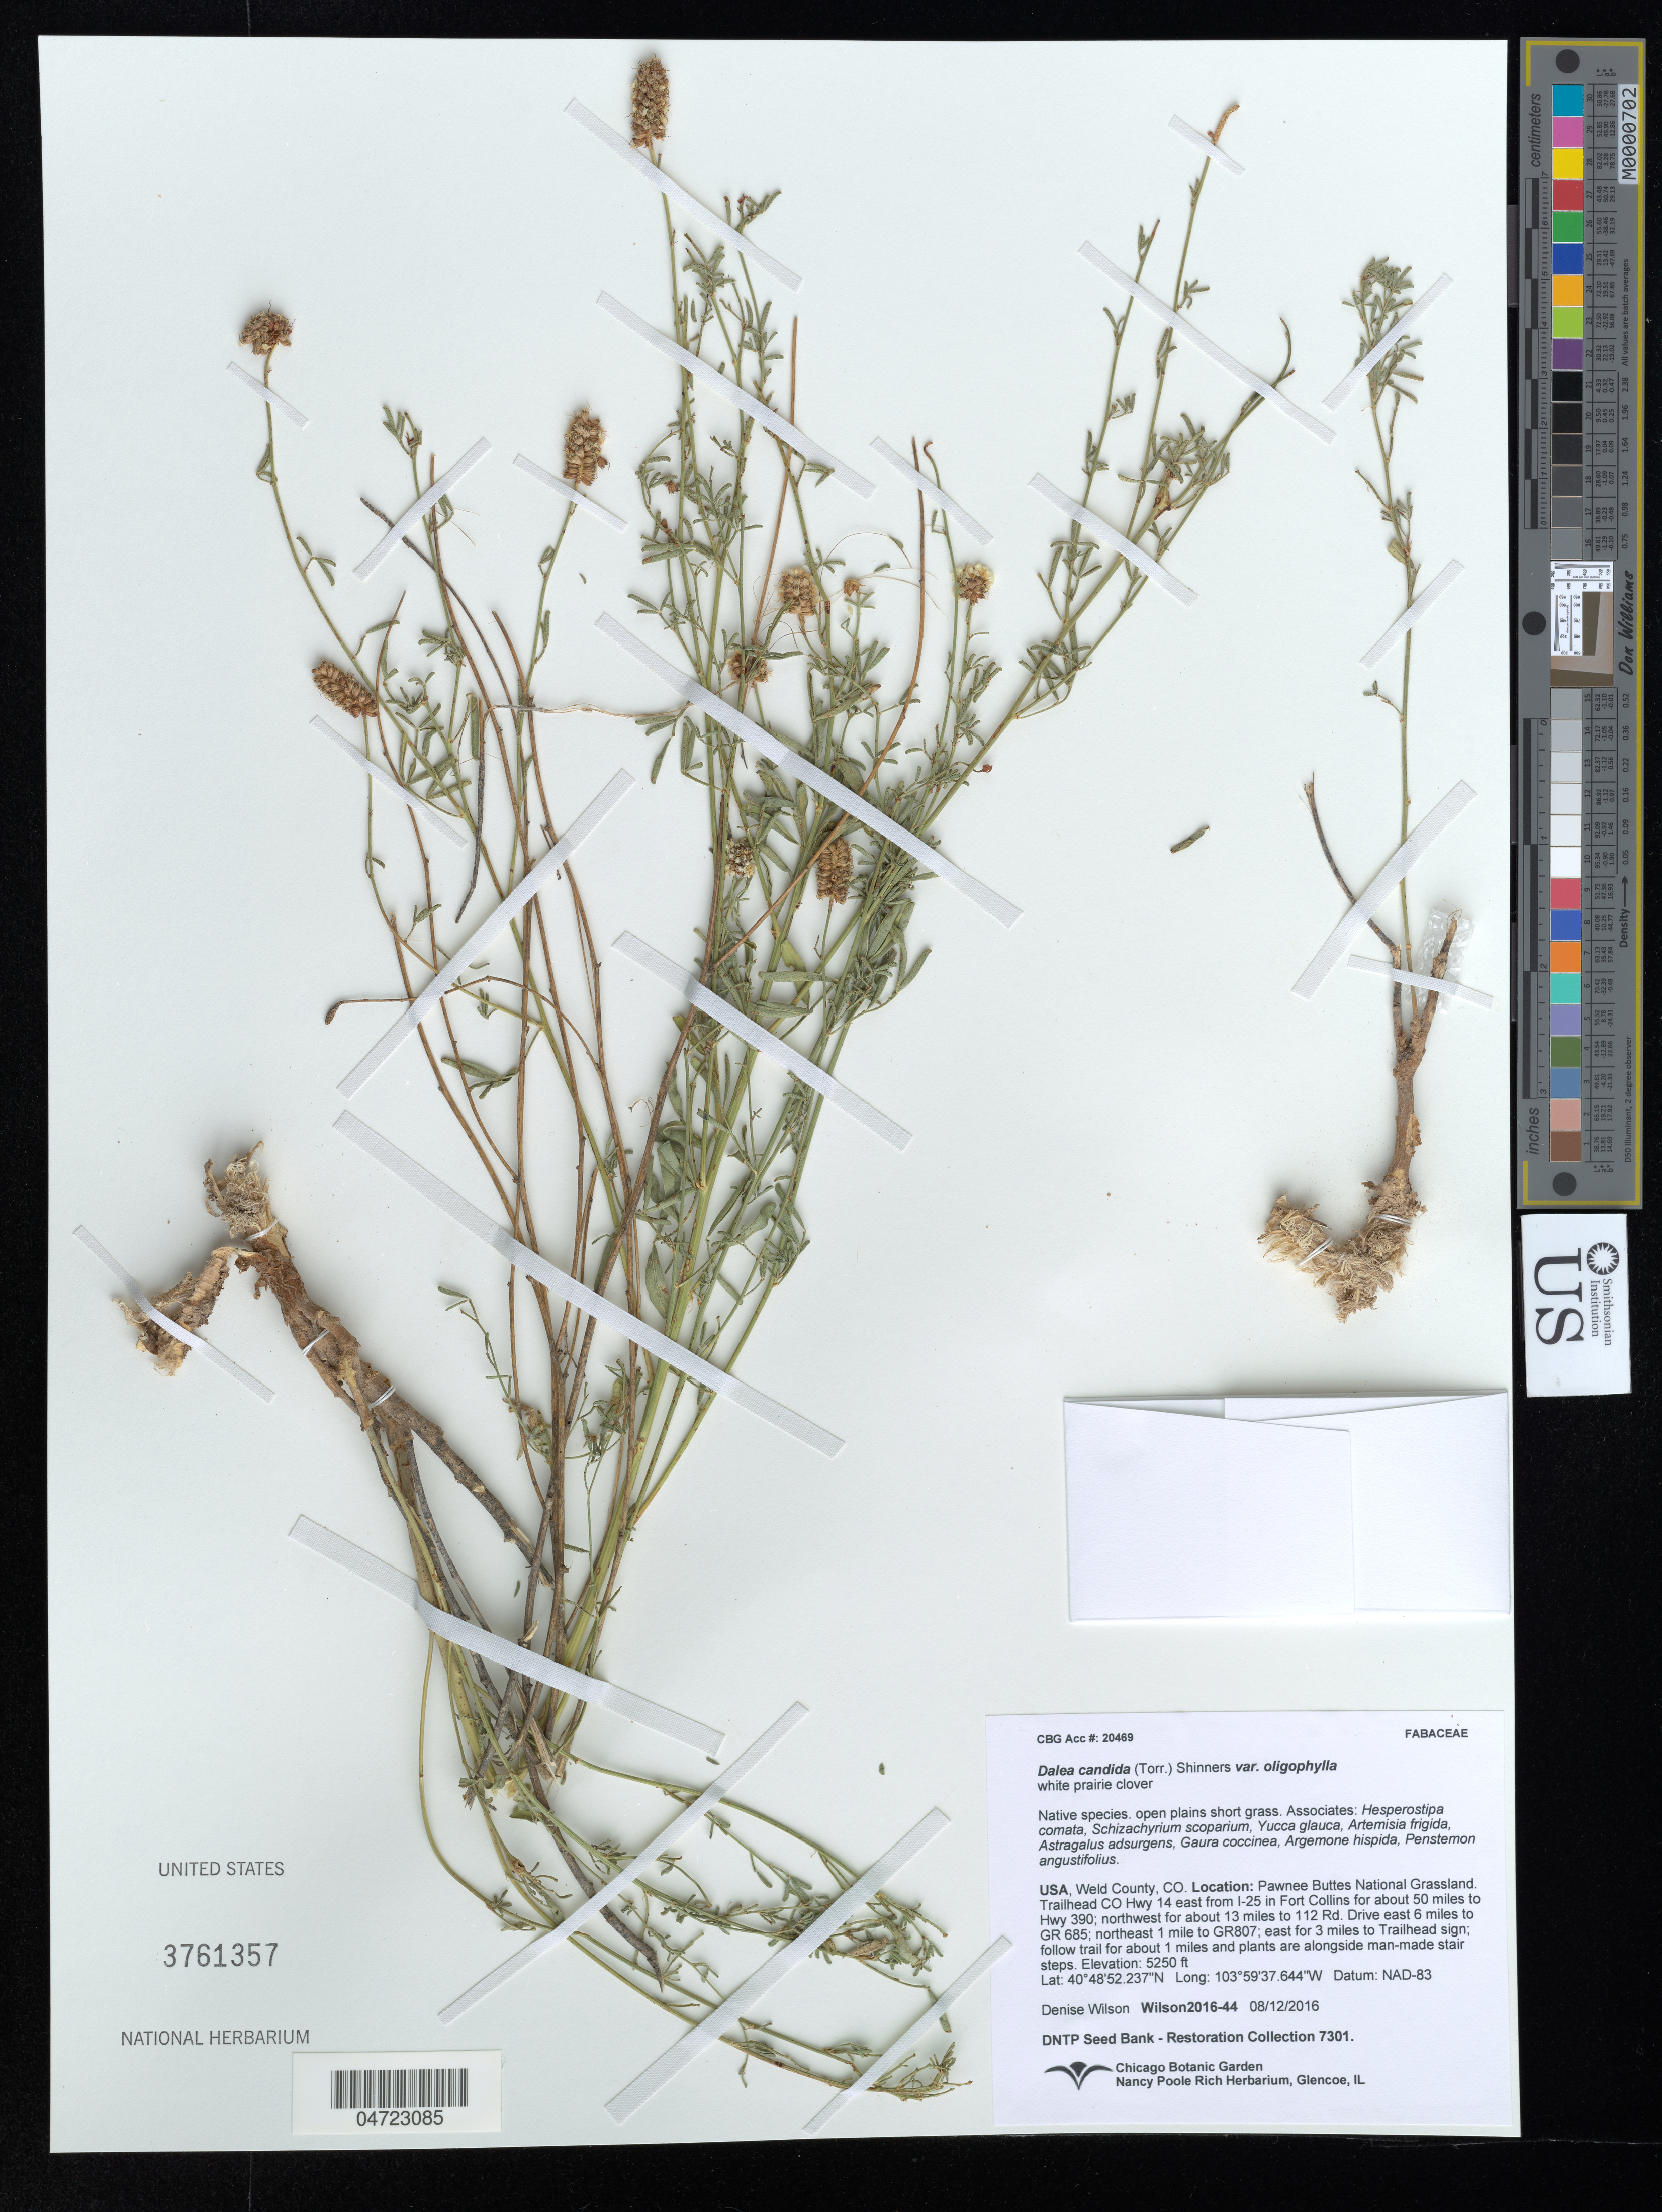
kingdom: Plantae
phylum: Tracheophyta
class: Magnoliopsida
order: Fabales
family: Fabaceae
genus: Dalea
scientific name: Dalea candida var. oligophylla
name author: (Torr) Shinners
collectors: D. Wilson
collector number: Wilson2016-44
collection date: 2016-08-12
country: United States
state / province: Colorado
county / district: Weld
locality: Weld County. Pawnee Buttes National Grassland. Trailhead CO Hwy 14 east from I-25 in Fort Collins for about 50 miles to Hwy 390; northwest for about 13 miles to 112 Rd. Drive east 6 miles to GR 685; northeast 1 mile to GR807; east for 3 miles to Trailhead sign; follow trail for about 1 miles and plants are alongside man-made stair steps.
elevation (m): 1600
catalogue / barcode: US 3761357